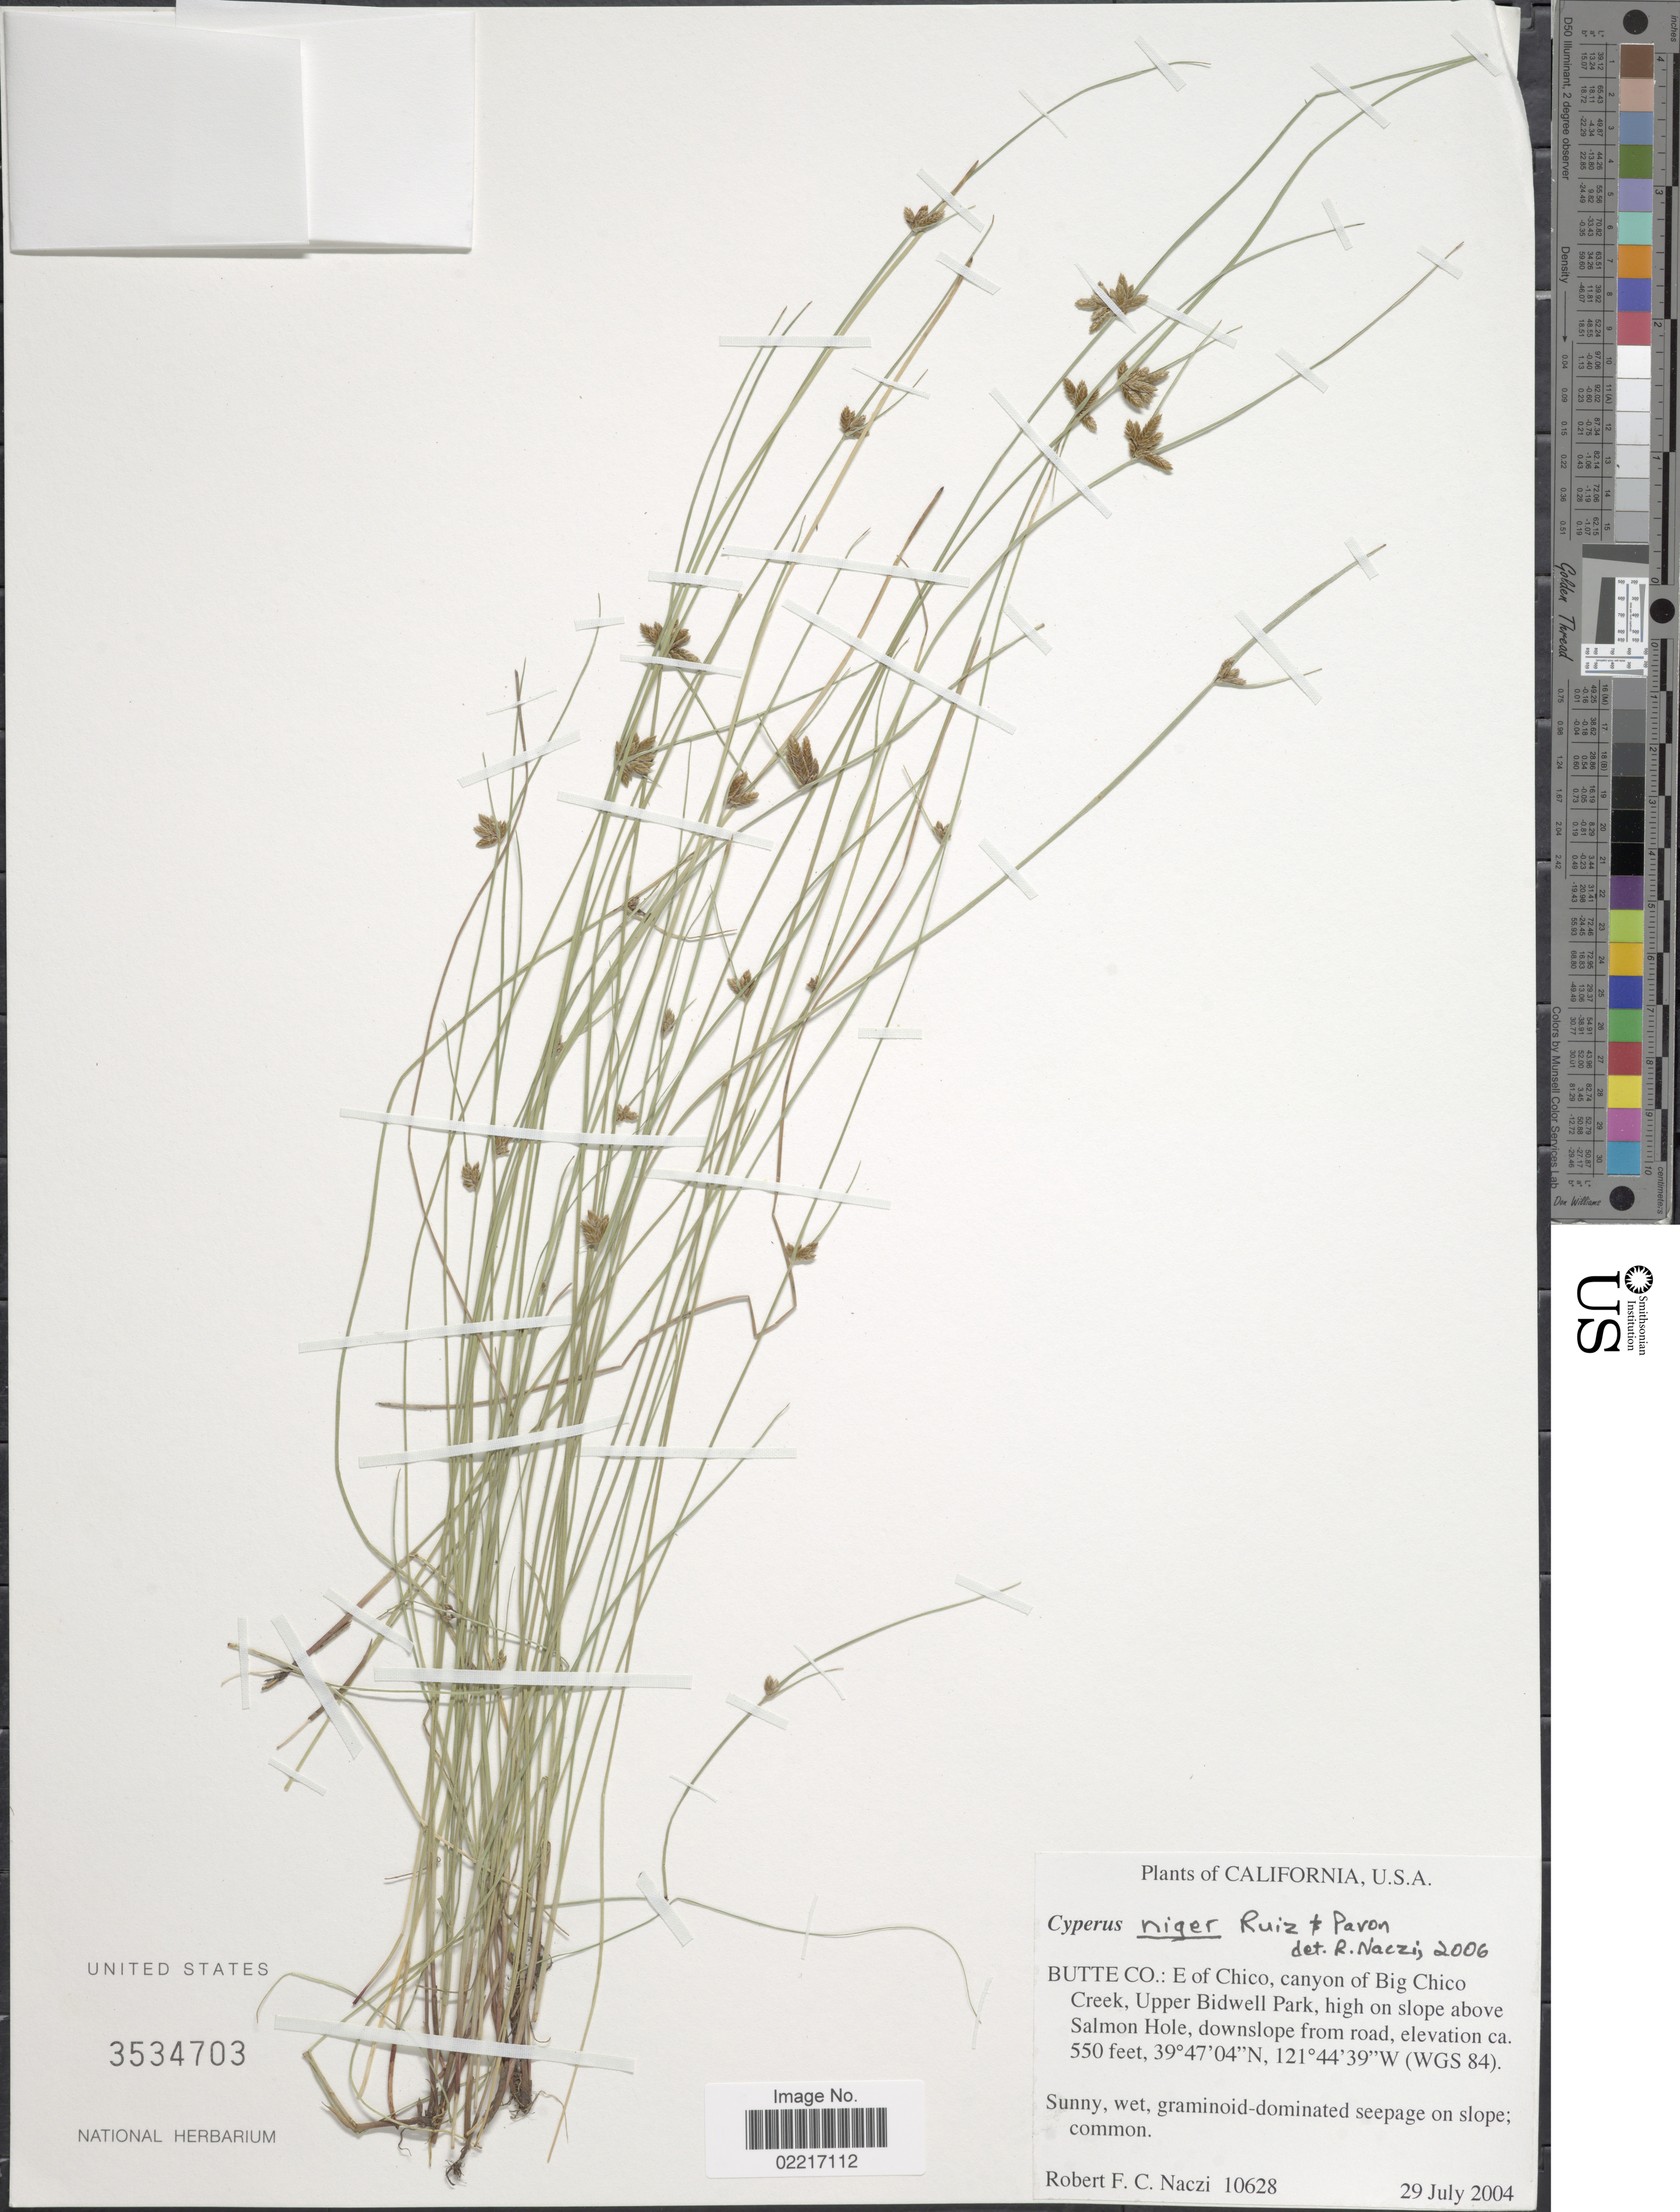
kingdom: Plantae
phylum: Tracheophyta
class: Liliopsida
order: Poales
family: Cyperaceae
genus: Cyperus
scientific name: Cyperus niger var. castaneus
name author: (S. Watson) Kük.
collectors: R. F. C. Naczi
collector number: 10628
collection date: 2004-07-29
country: United States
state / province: California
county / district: Butte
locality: Butte Co: E of Chico, canyon of Big Chico Creek, Upper Bidwell Park, high on slope above Salmon Hole, downslope from road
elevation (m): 168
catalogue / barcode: US 3534703